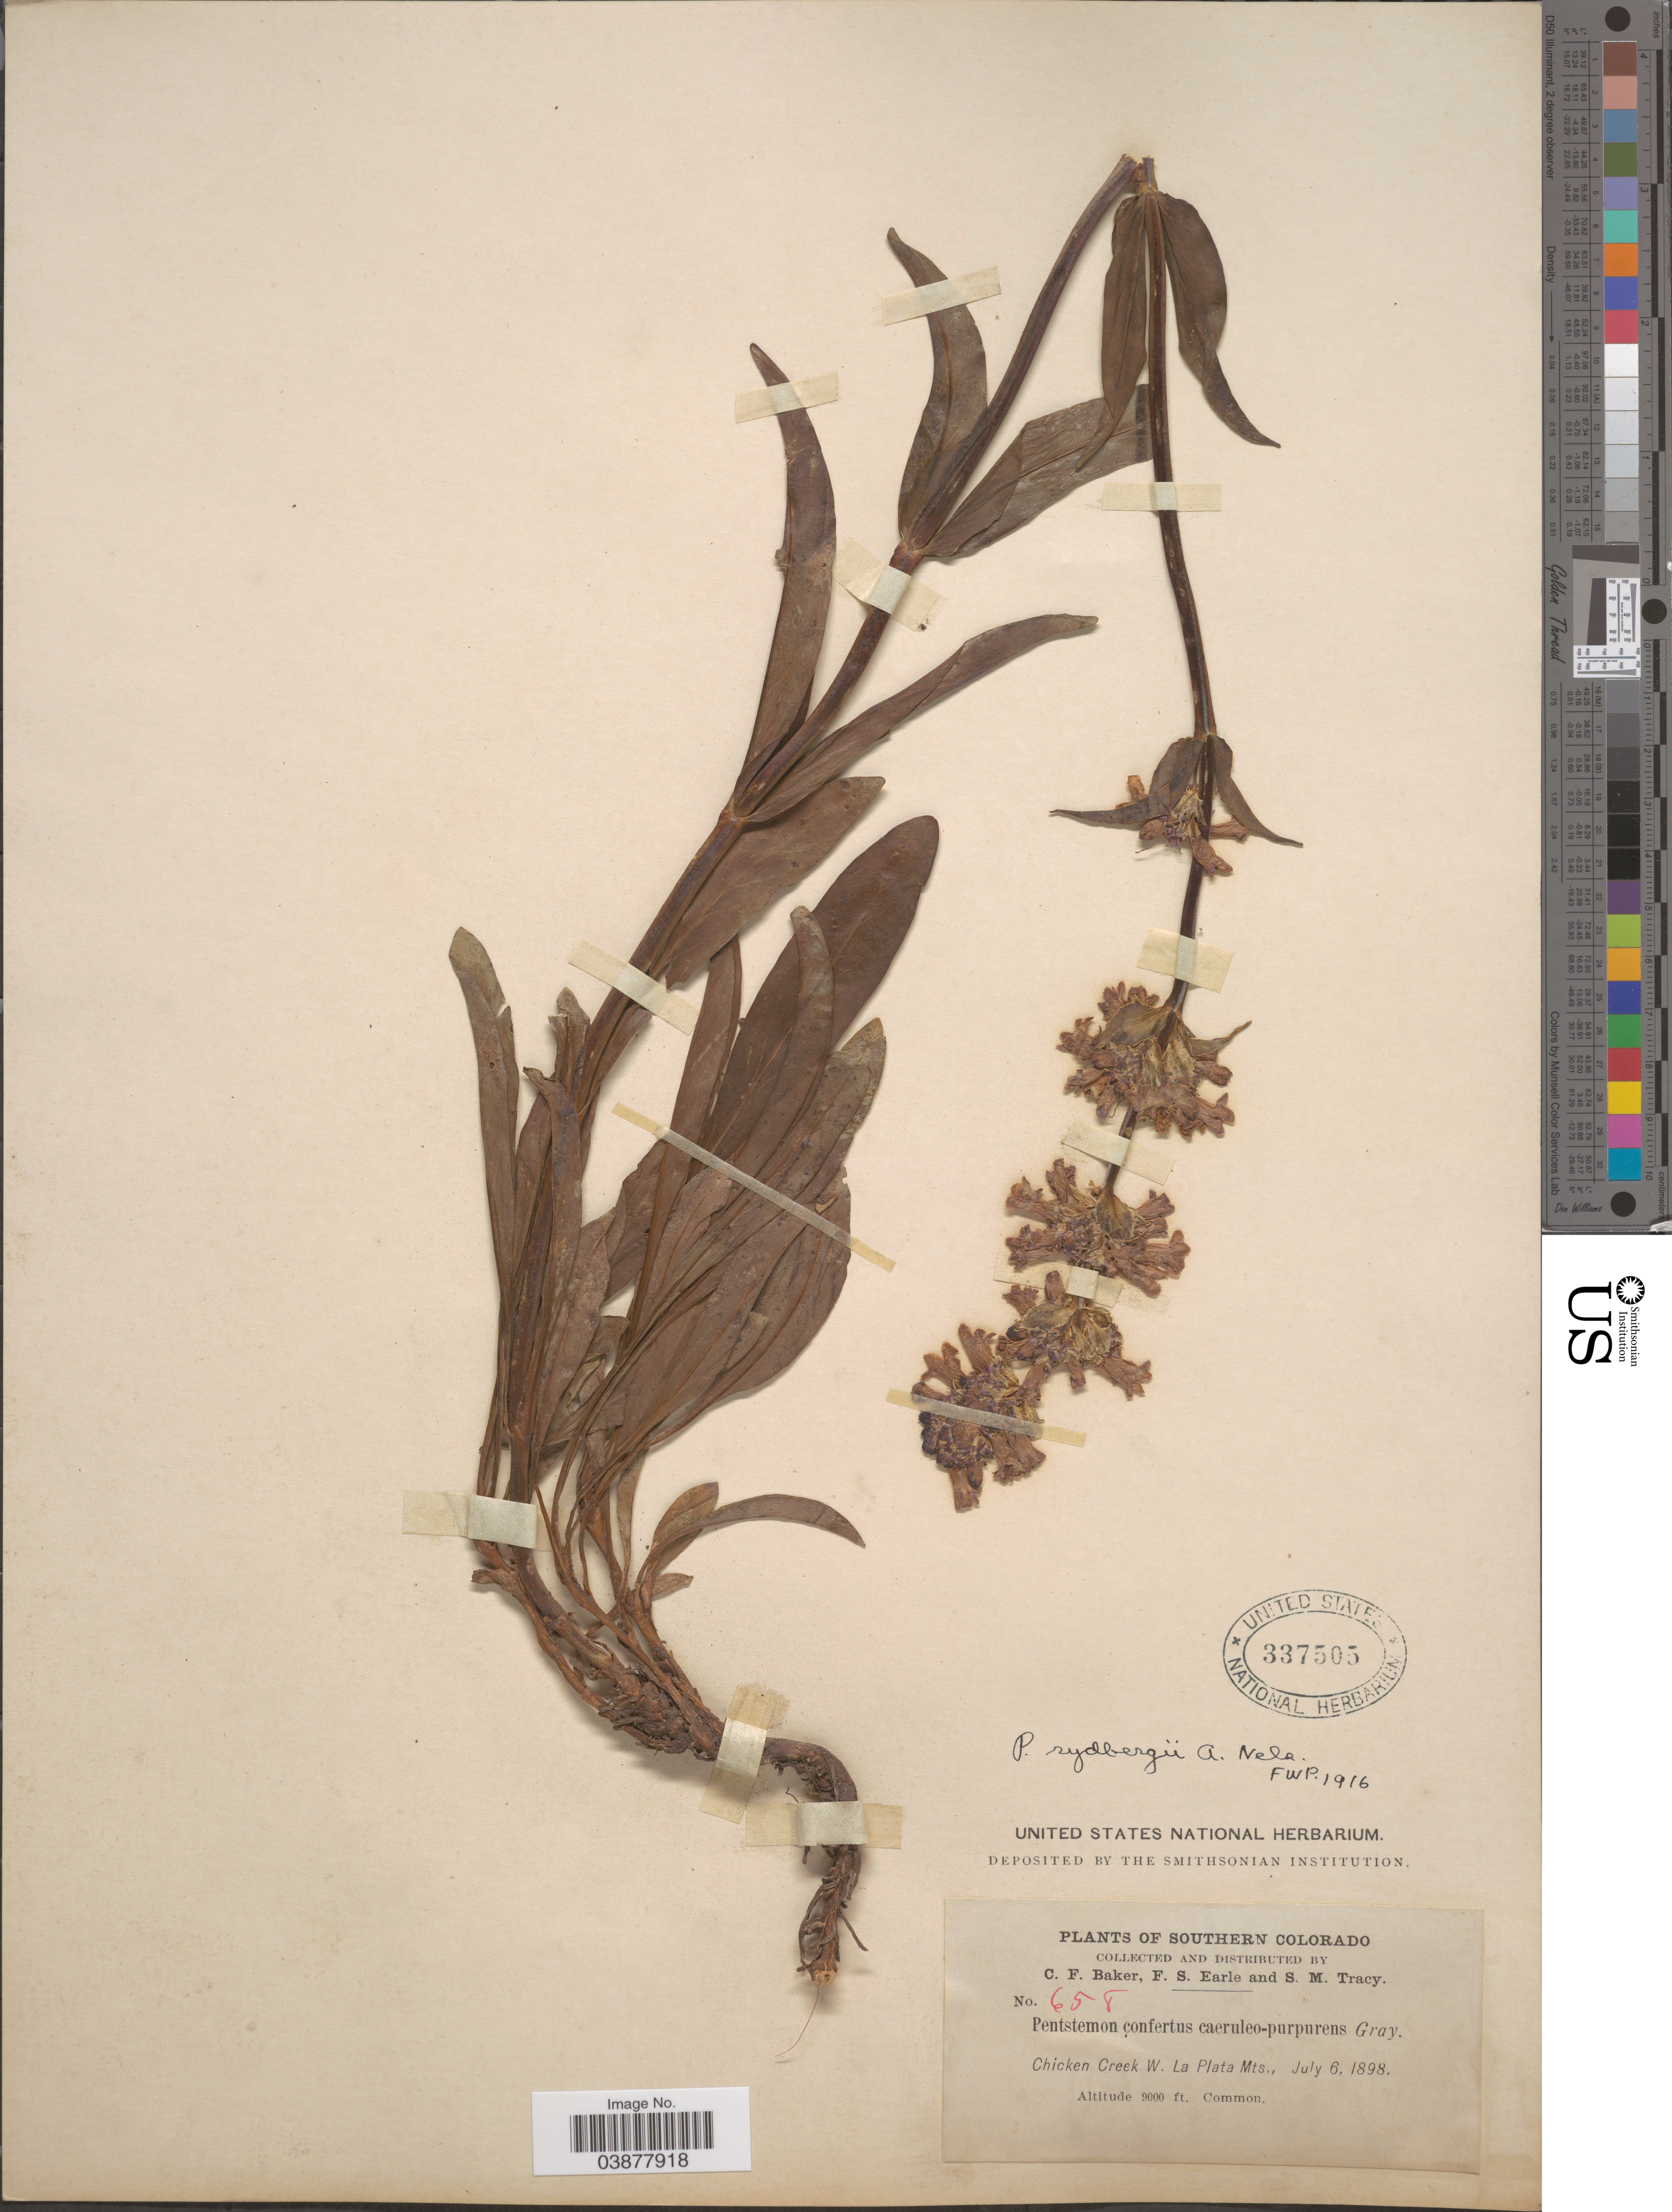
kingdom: Plantae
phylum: Tracheophyta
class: Magnoliopsida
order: Lamiales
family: Plantaginaceae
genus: Penstemon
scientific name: Penstemon rydbergii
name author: A. Nelson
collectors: C. F. Baker, F. S. Earle & S. M. Tracy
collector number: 658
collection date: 1898-07-06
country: United States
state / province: Colorado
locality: Southern Colorado. Chicken Creek W. La Plata Mts.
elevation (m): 2743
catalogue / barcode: US 337505